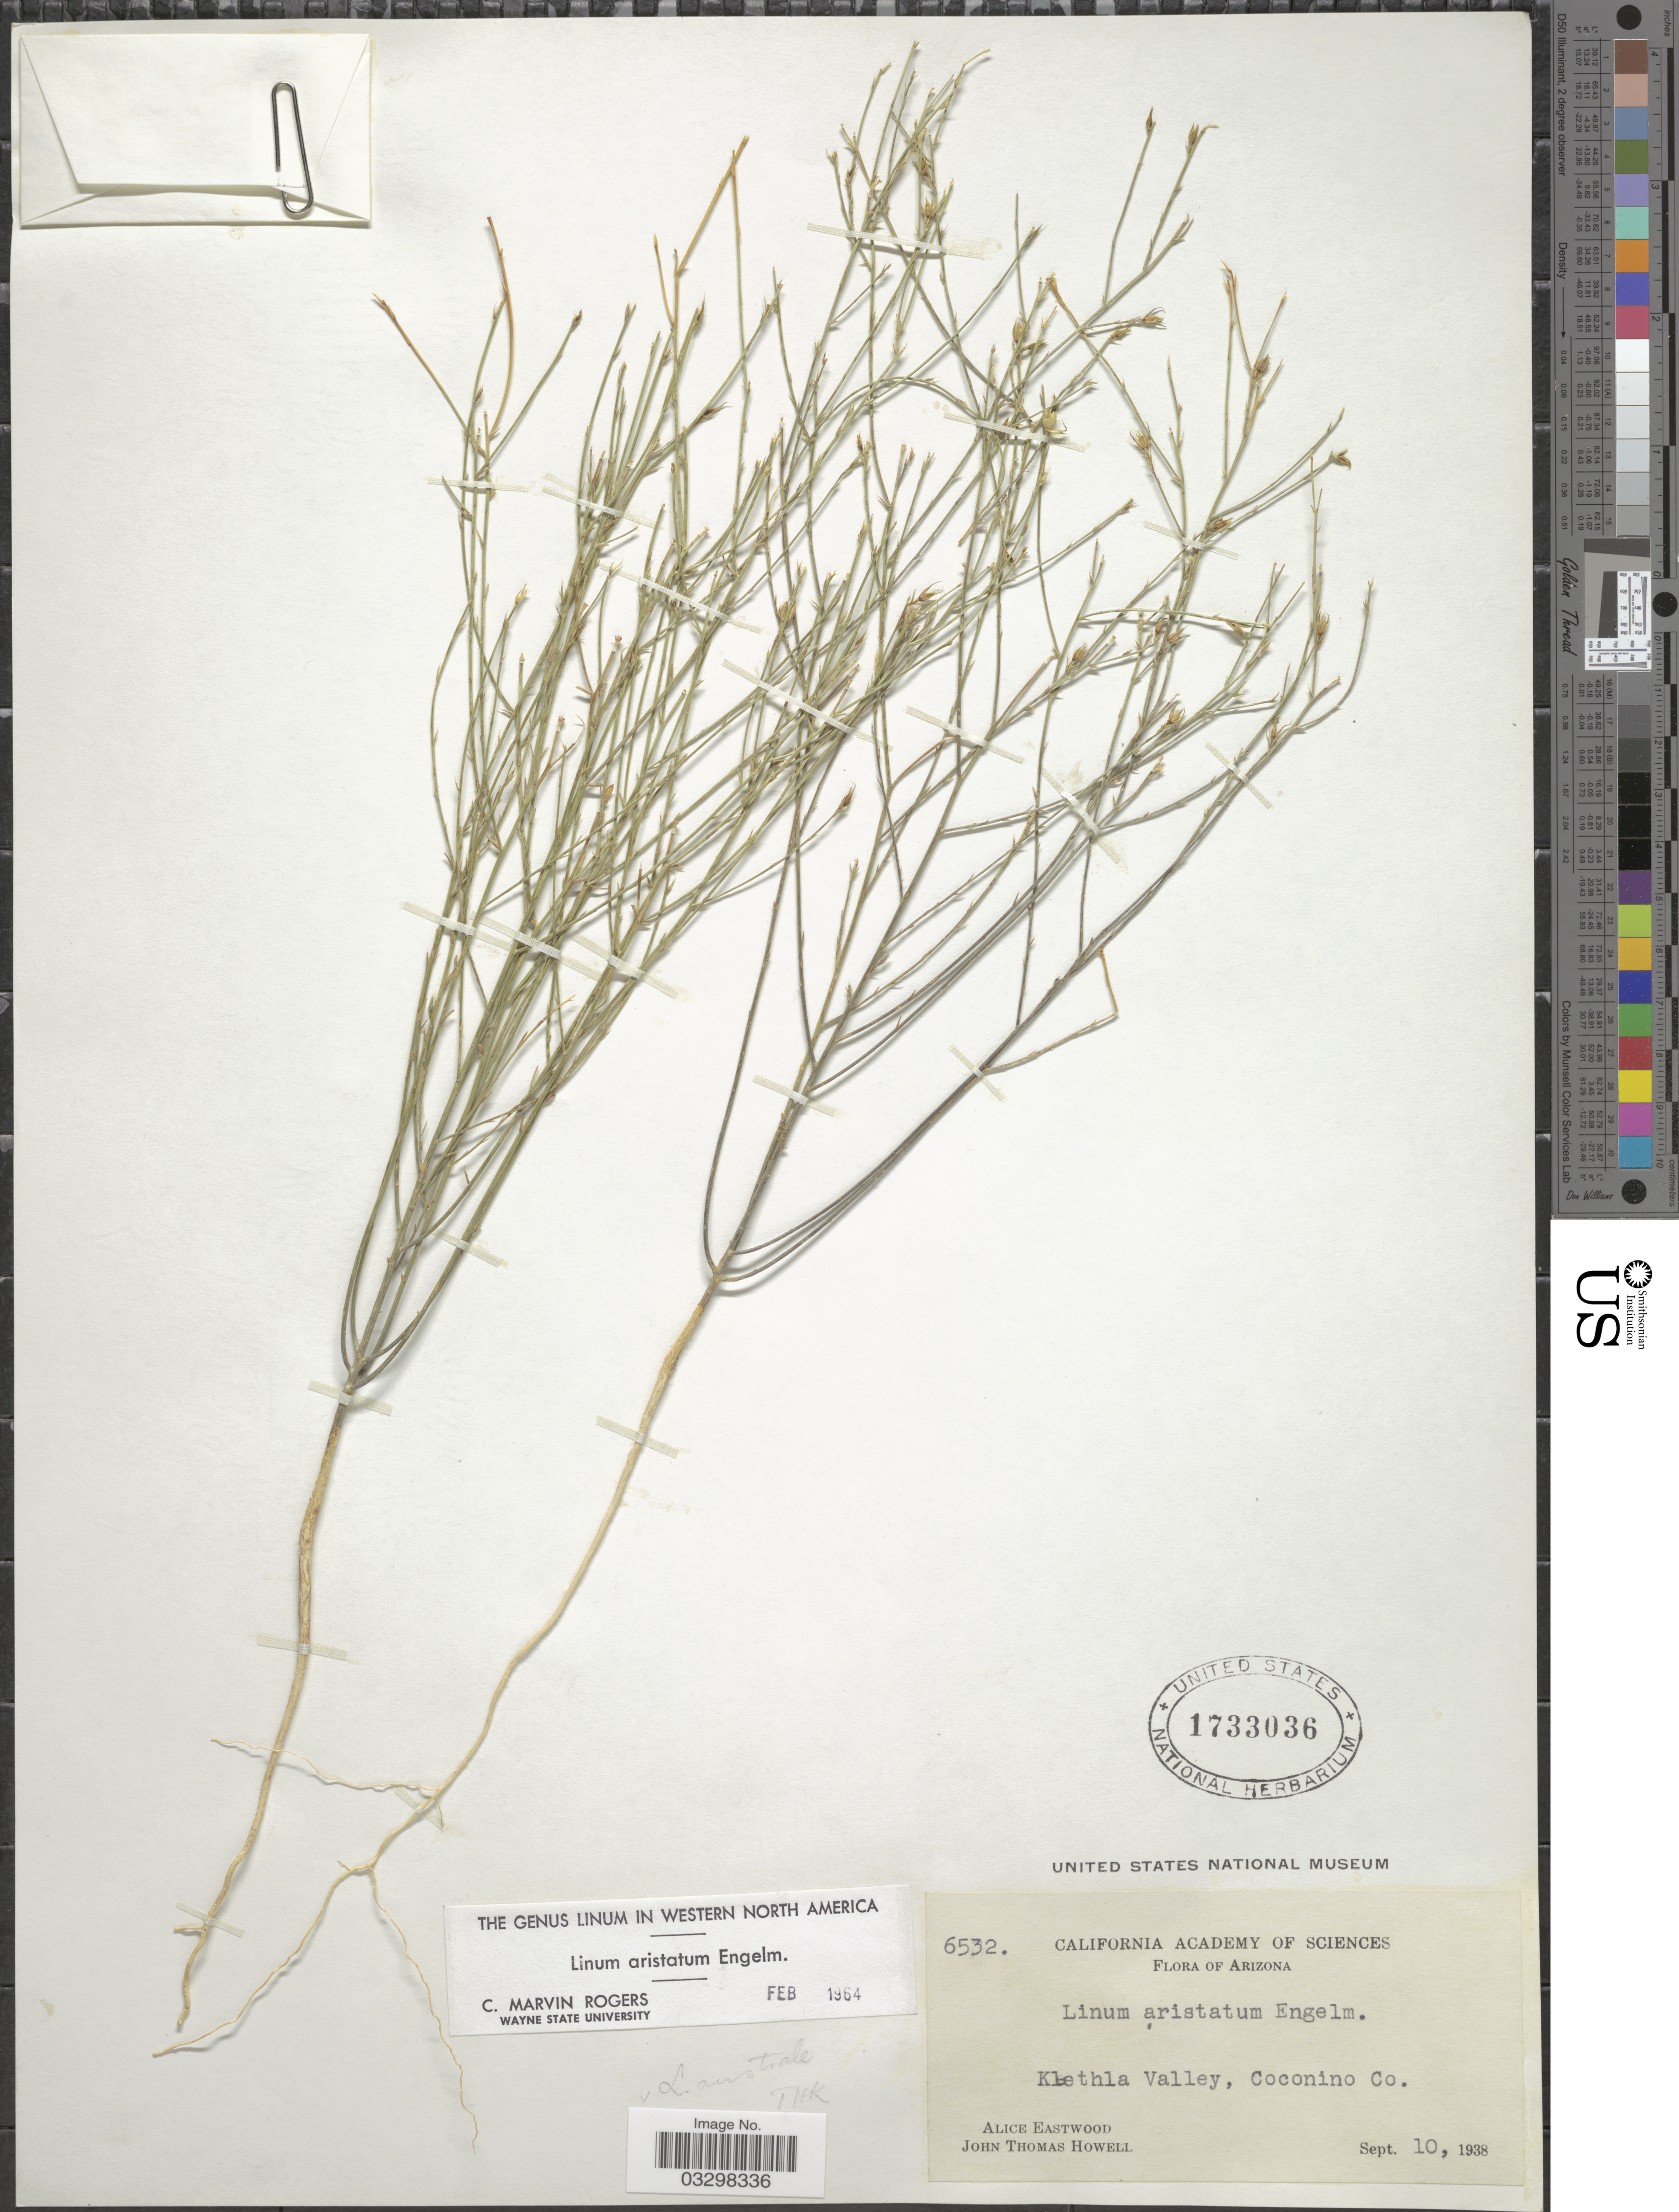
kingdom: Plantae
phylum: Tracheophyta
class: Magnoliopsida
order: Malpighiales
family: Linaceae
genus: Linum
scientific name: Linum aristatum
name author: Engelm.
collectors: A. Eastwood & J. T. Howell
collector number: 6532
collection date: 1938-09-10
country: United States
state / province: Arizona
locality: Klethla Valley, Coconino Co.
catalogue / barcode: US 1733036